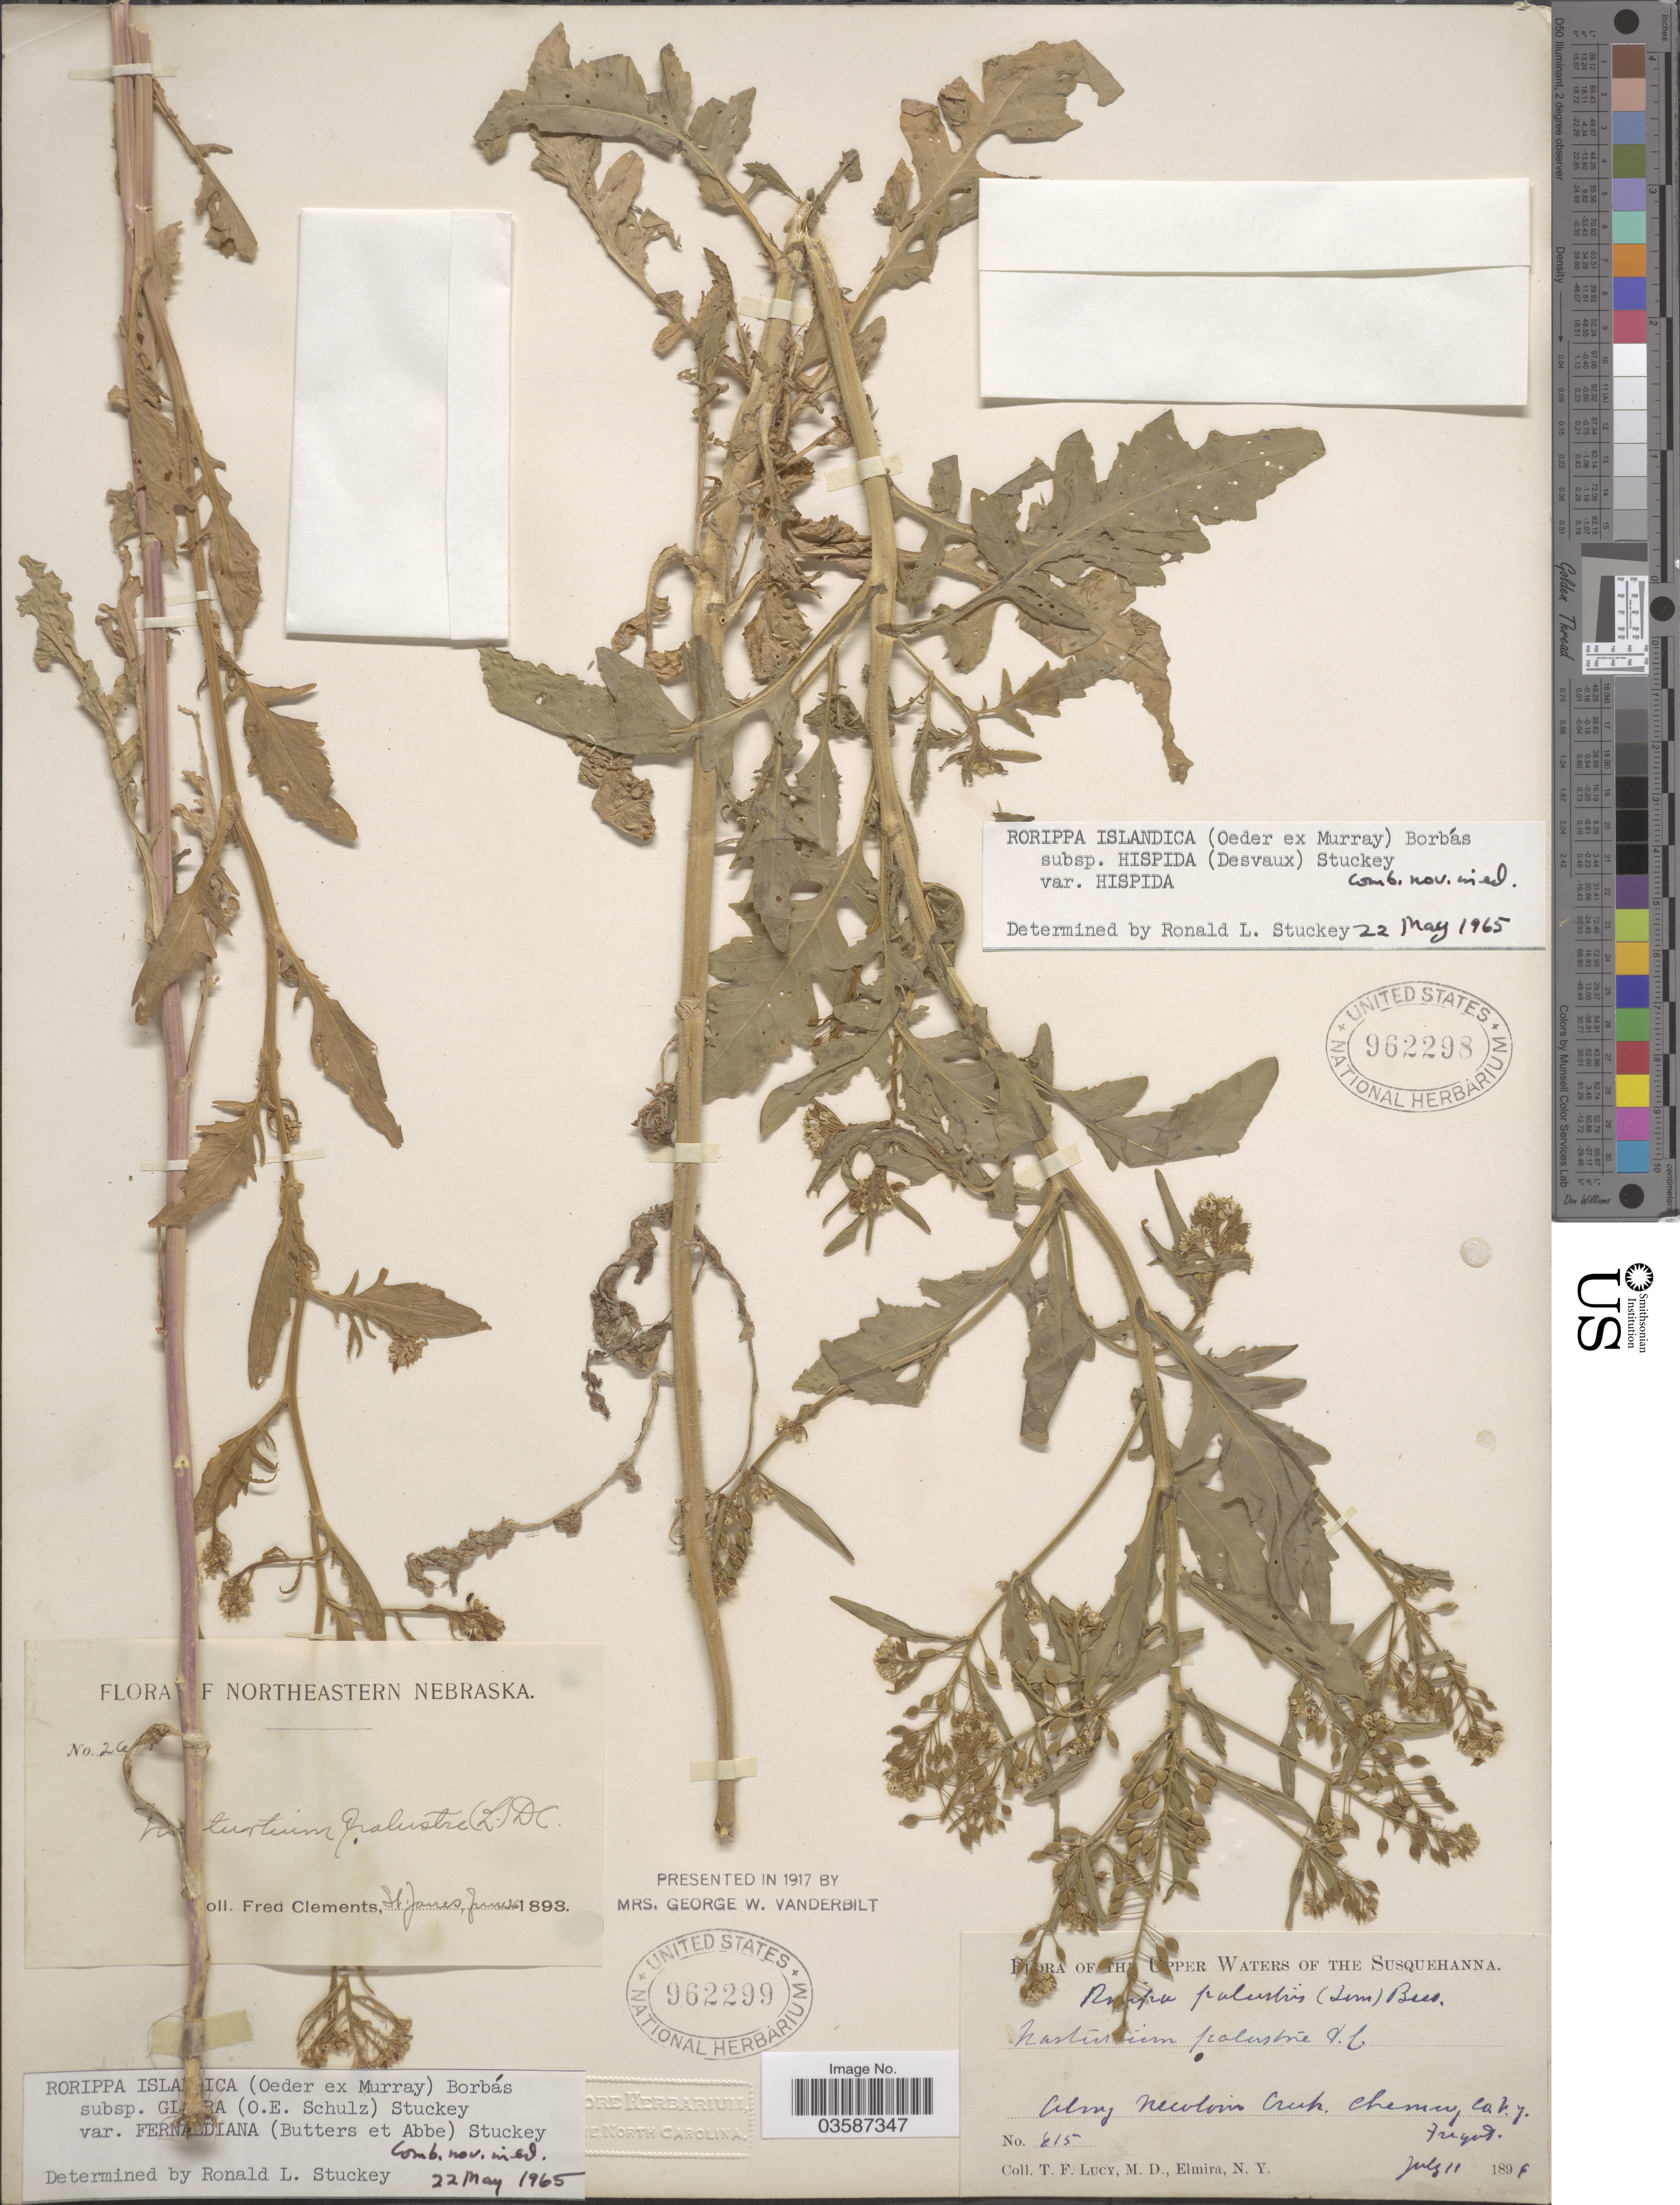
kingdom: Plantae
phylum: Tracheophyta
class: Magnoliopsida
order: Brassicales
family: Brassicaceae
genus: Rorippa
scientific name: Rorippa islandica var. hispida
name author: (Desv.) Butters & Abbe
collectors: T. Lucy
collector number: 615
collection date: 1896-07-11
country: United States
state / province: New York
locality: The Upper Waters of The Susquehanna. Along Neoloin [interpreted] Creek, Chemung Co.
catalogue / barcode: US 962298-2